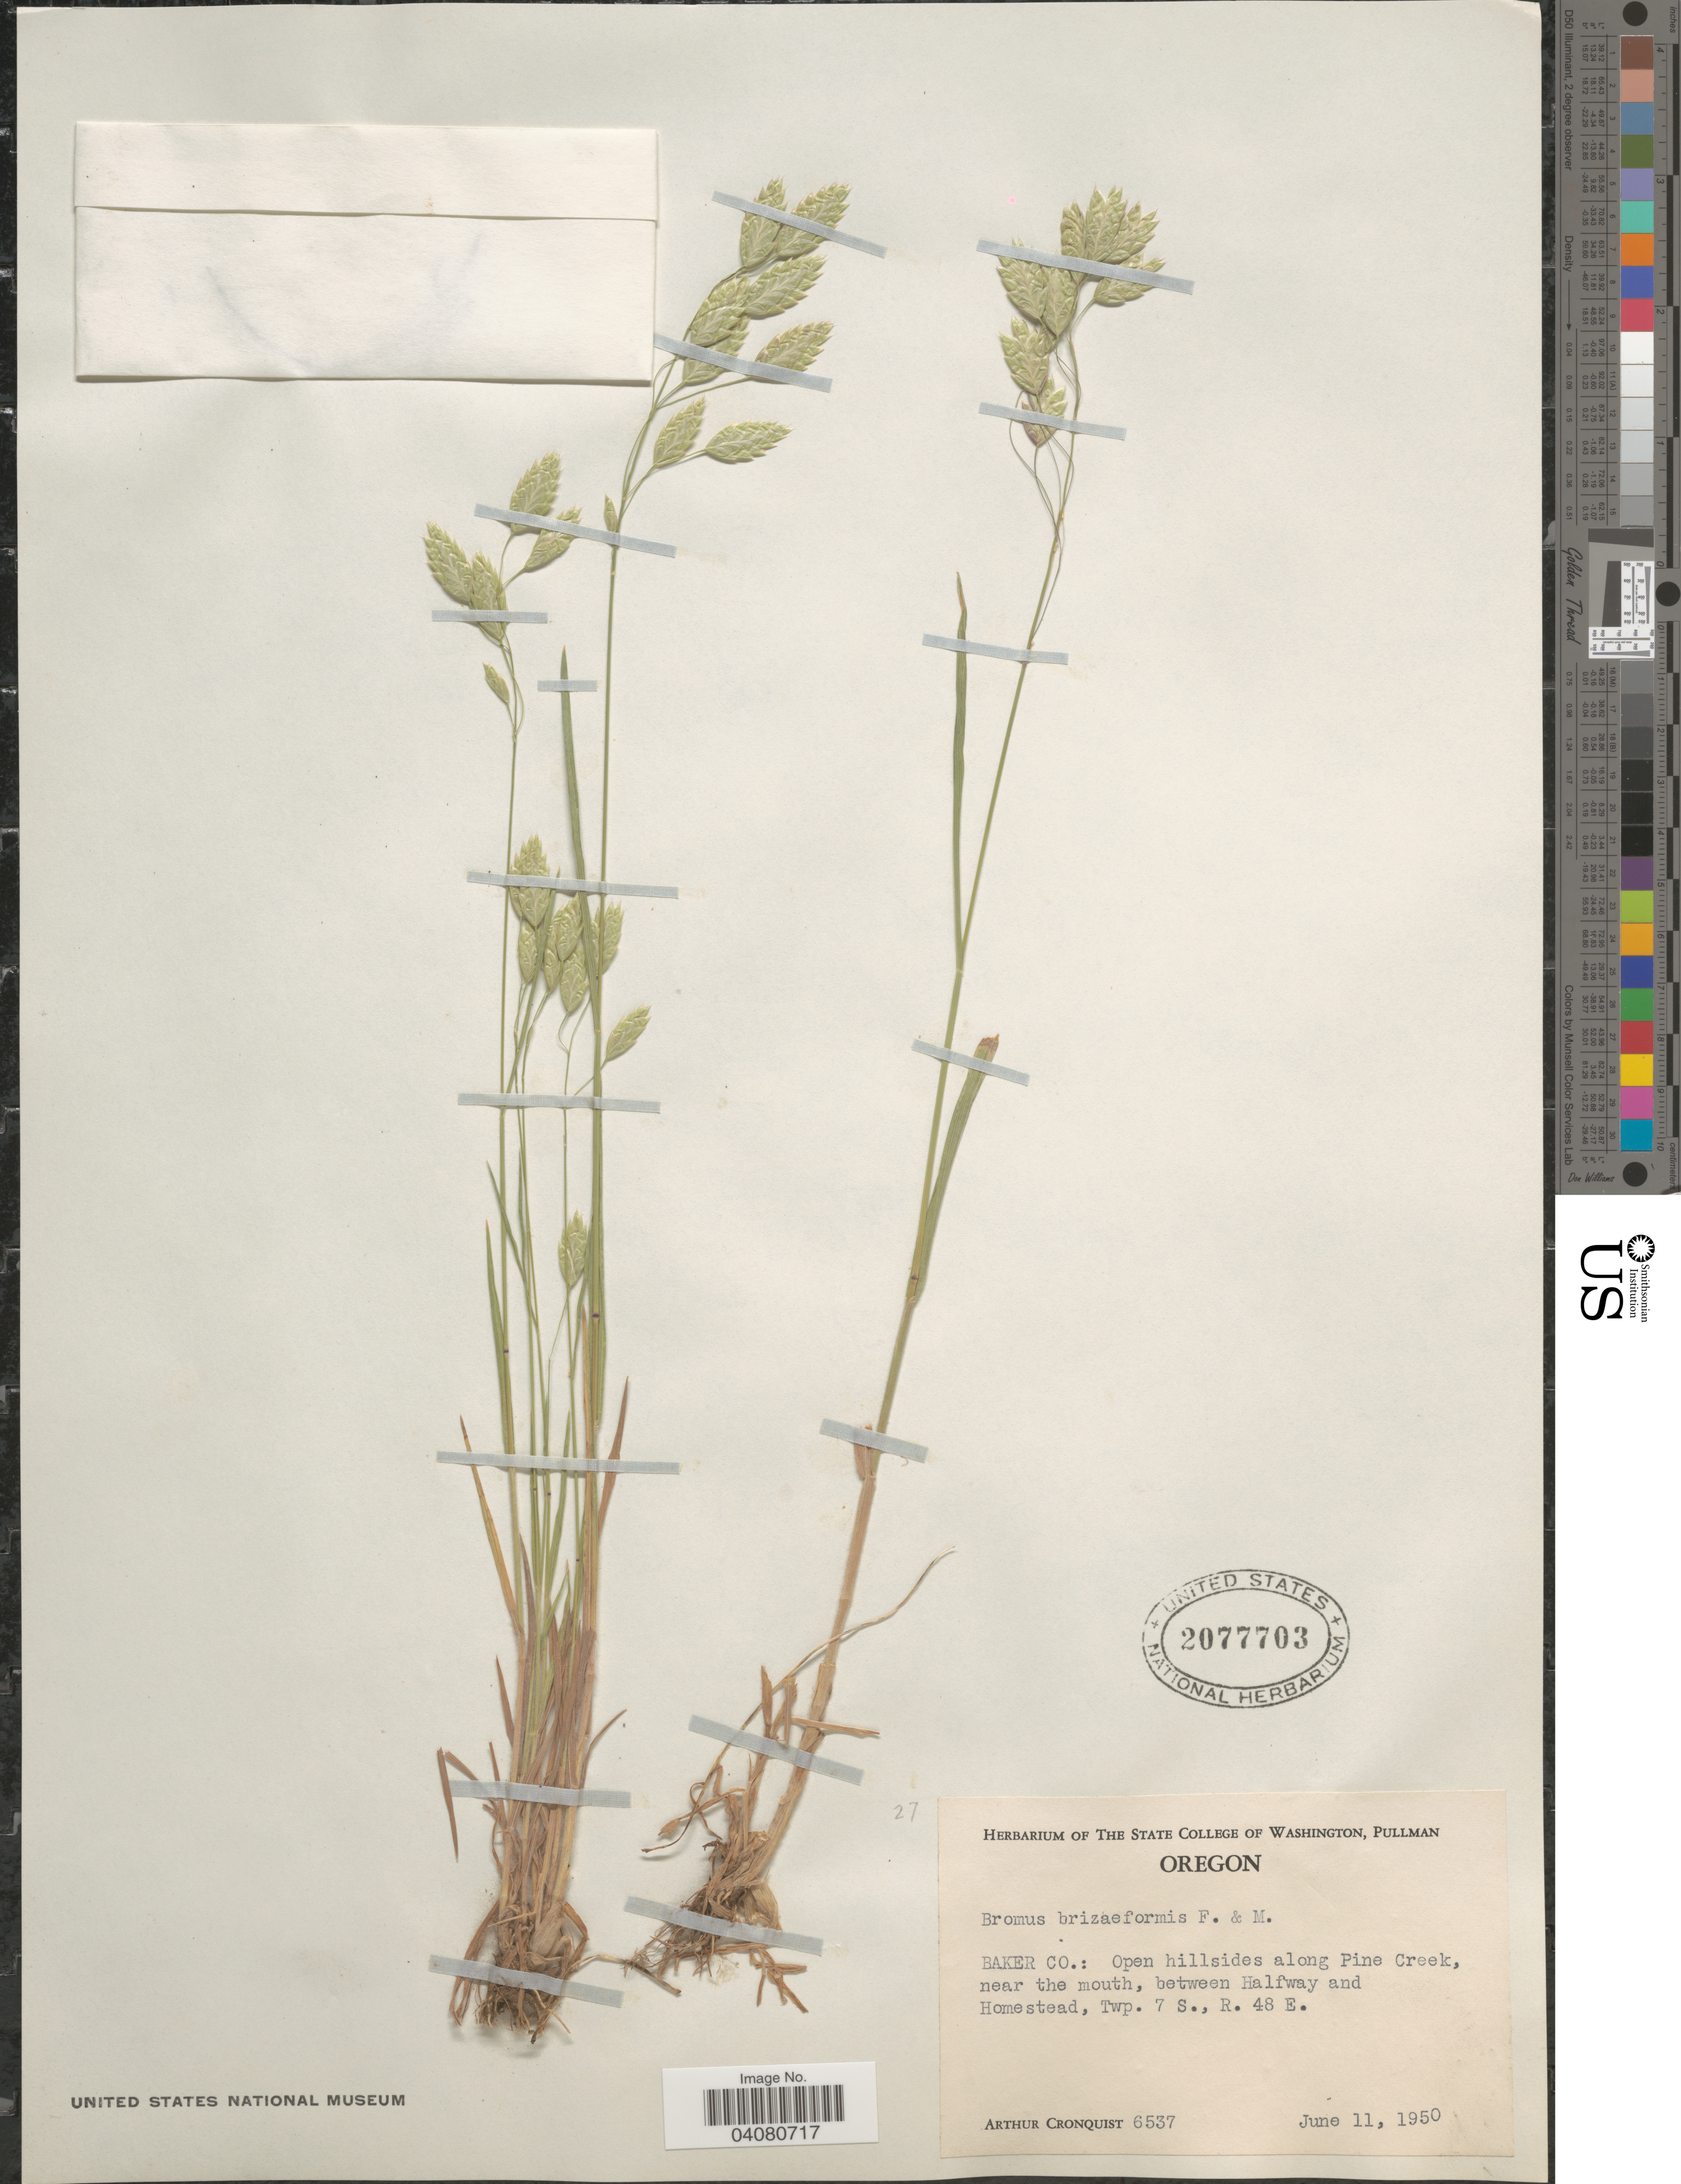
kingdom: Plantae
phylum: Tracheophyta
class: Liliopsida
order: Poales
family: Poaceae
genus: Bromus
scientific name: Bromus briziformis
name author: Fisch. & C.A. Mey.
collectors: A. J. Cronquist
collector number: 6537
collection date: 1950-06-11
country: United States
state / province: Oregon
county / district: Baker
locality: Open hillsides along Pine Creek, near the mouth, between Halfway and Homestead, Twp. 7 S., R. 48 E.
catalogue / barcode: US 2077703